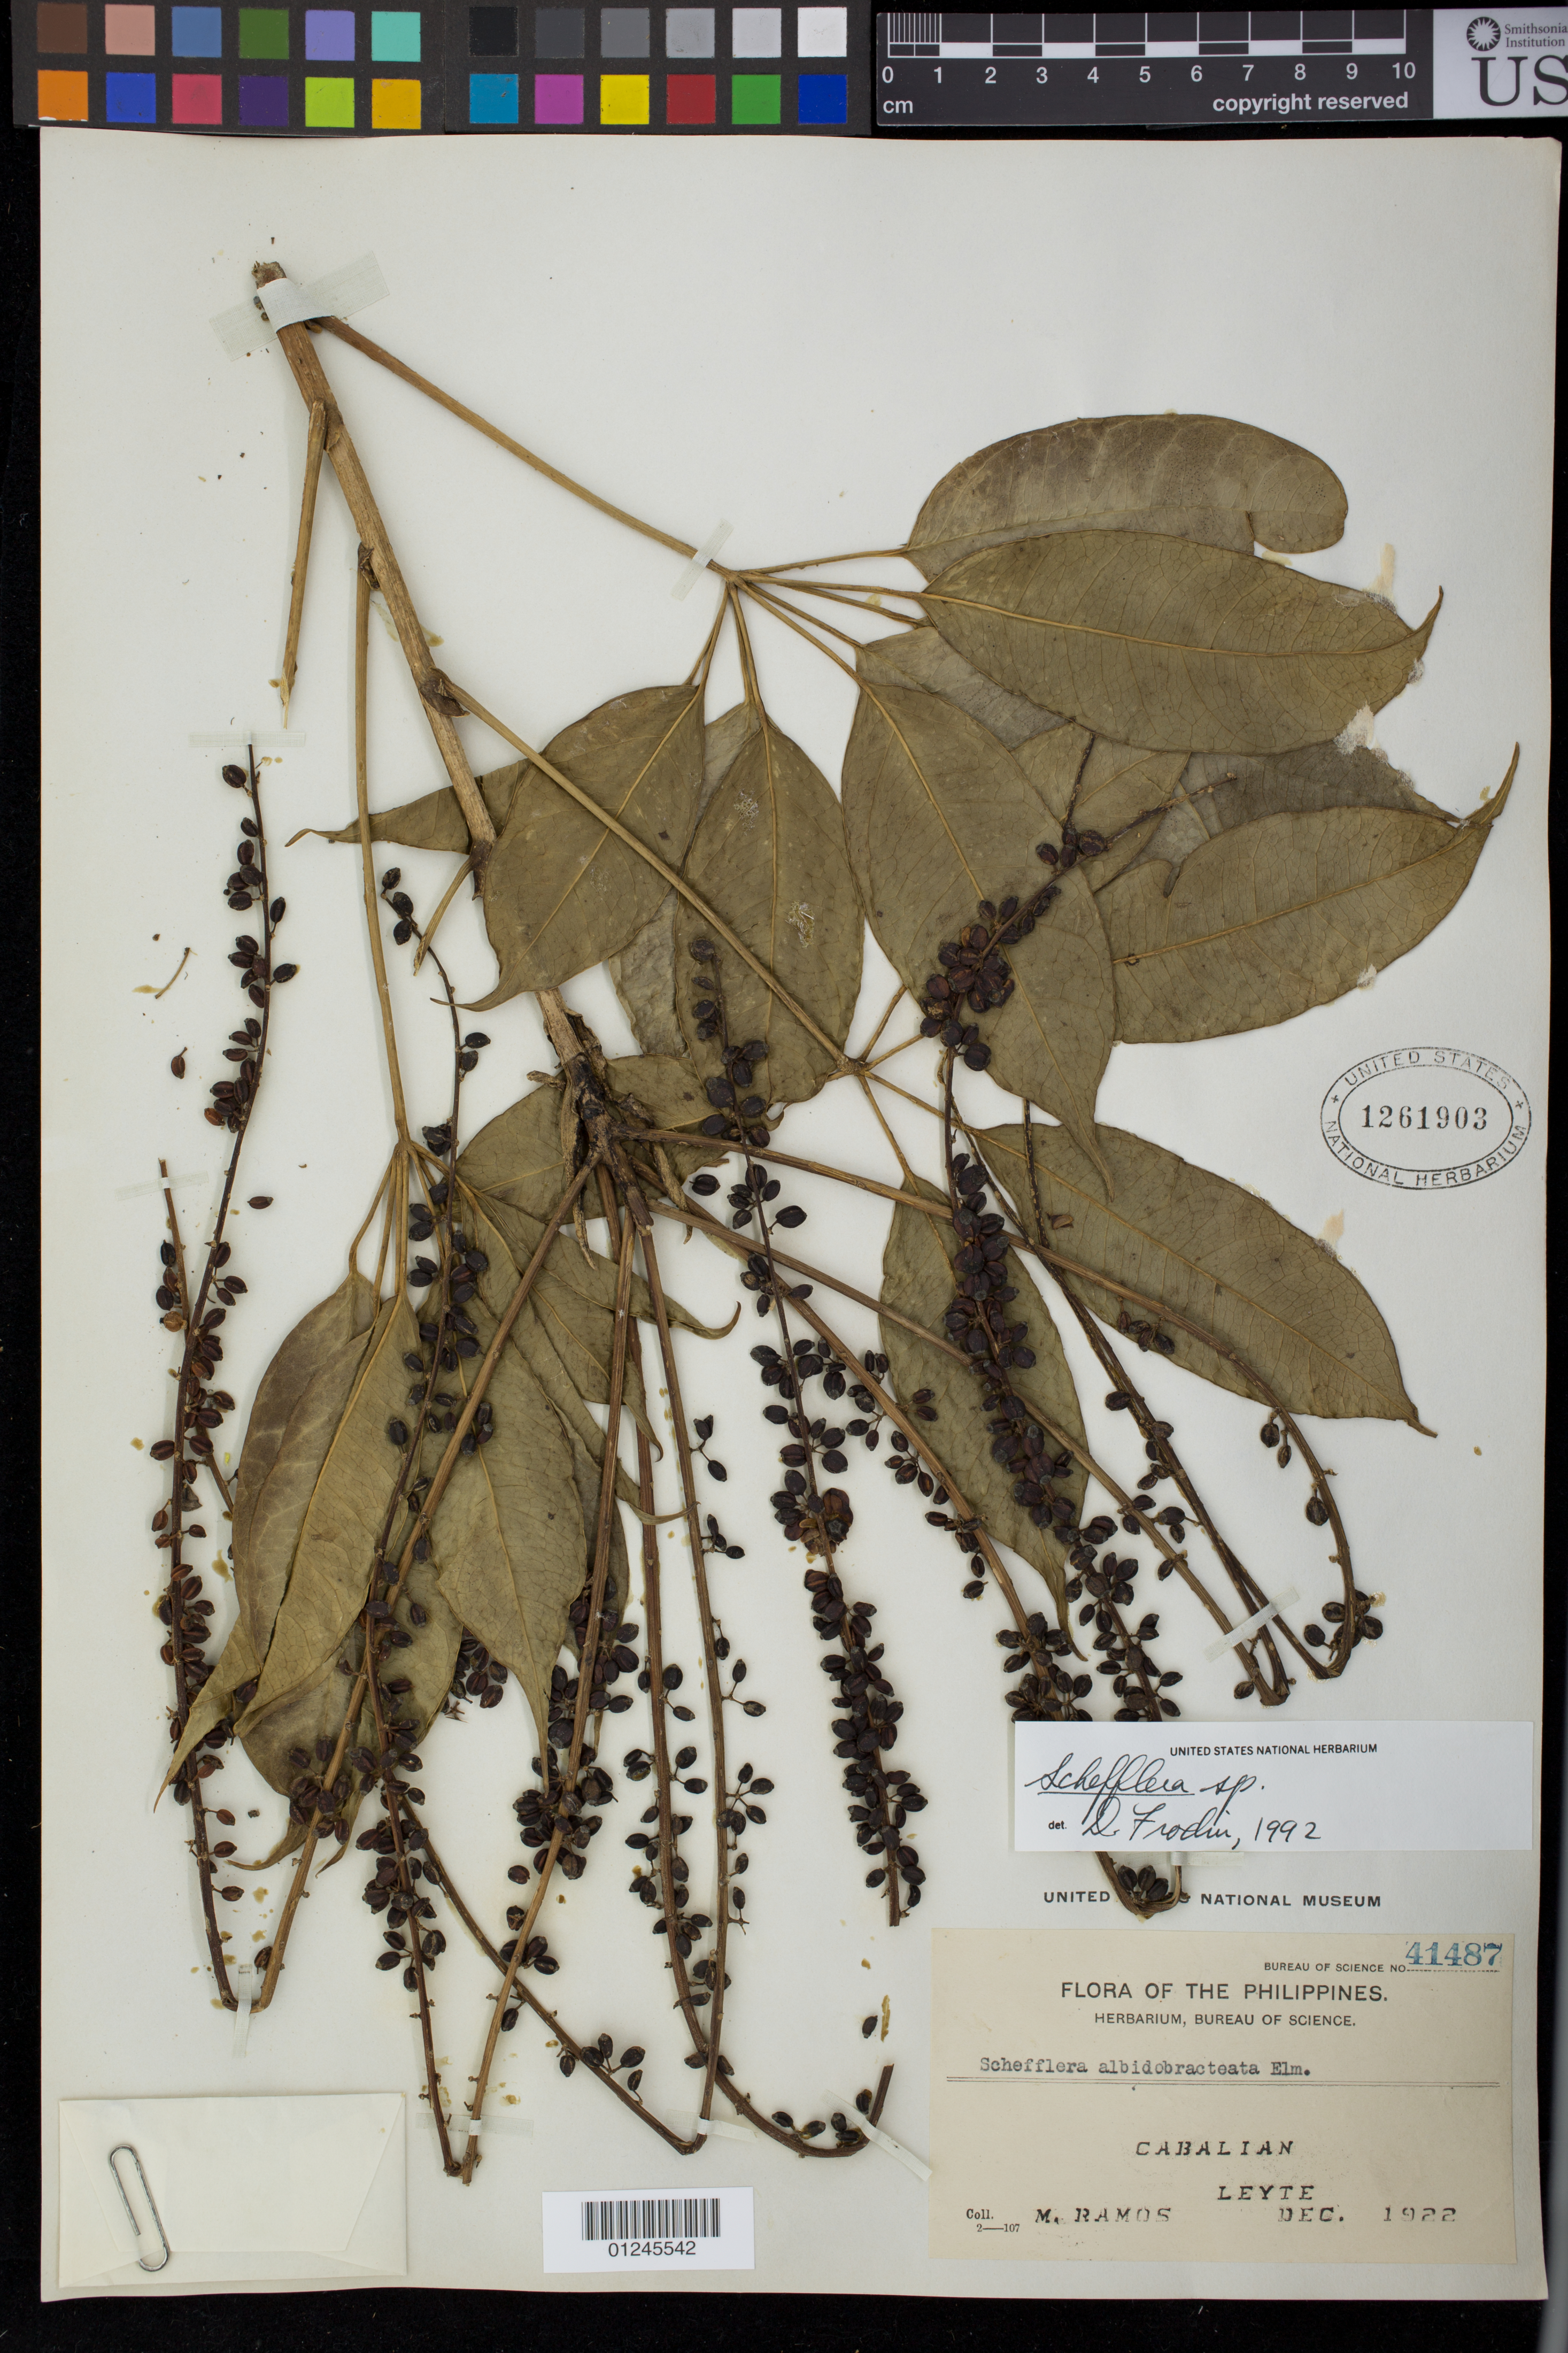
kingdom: Plantae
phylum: Tracheophyta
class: Magnoliopsida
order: Apiales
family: Araliaceae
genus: Schefflera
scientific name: Schefflera sp.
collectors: M. Ramos & M. Ramos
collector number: Bur. Sci. 41487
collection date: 1922-12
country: Philippines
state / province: Eastern Visayas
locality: Cabalian, Leyte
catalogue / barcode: US 1261903